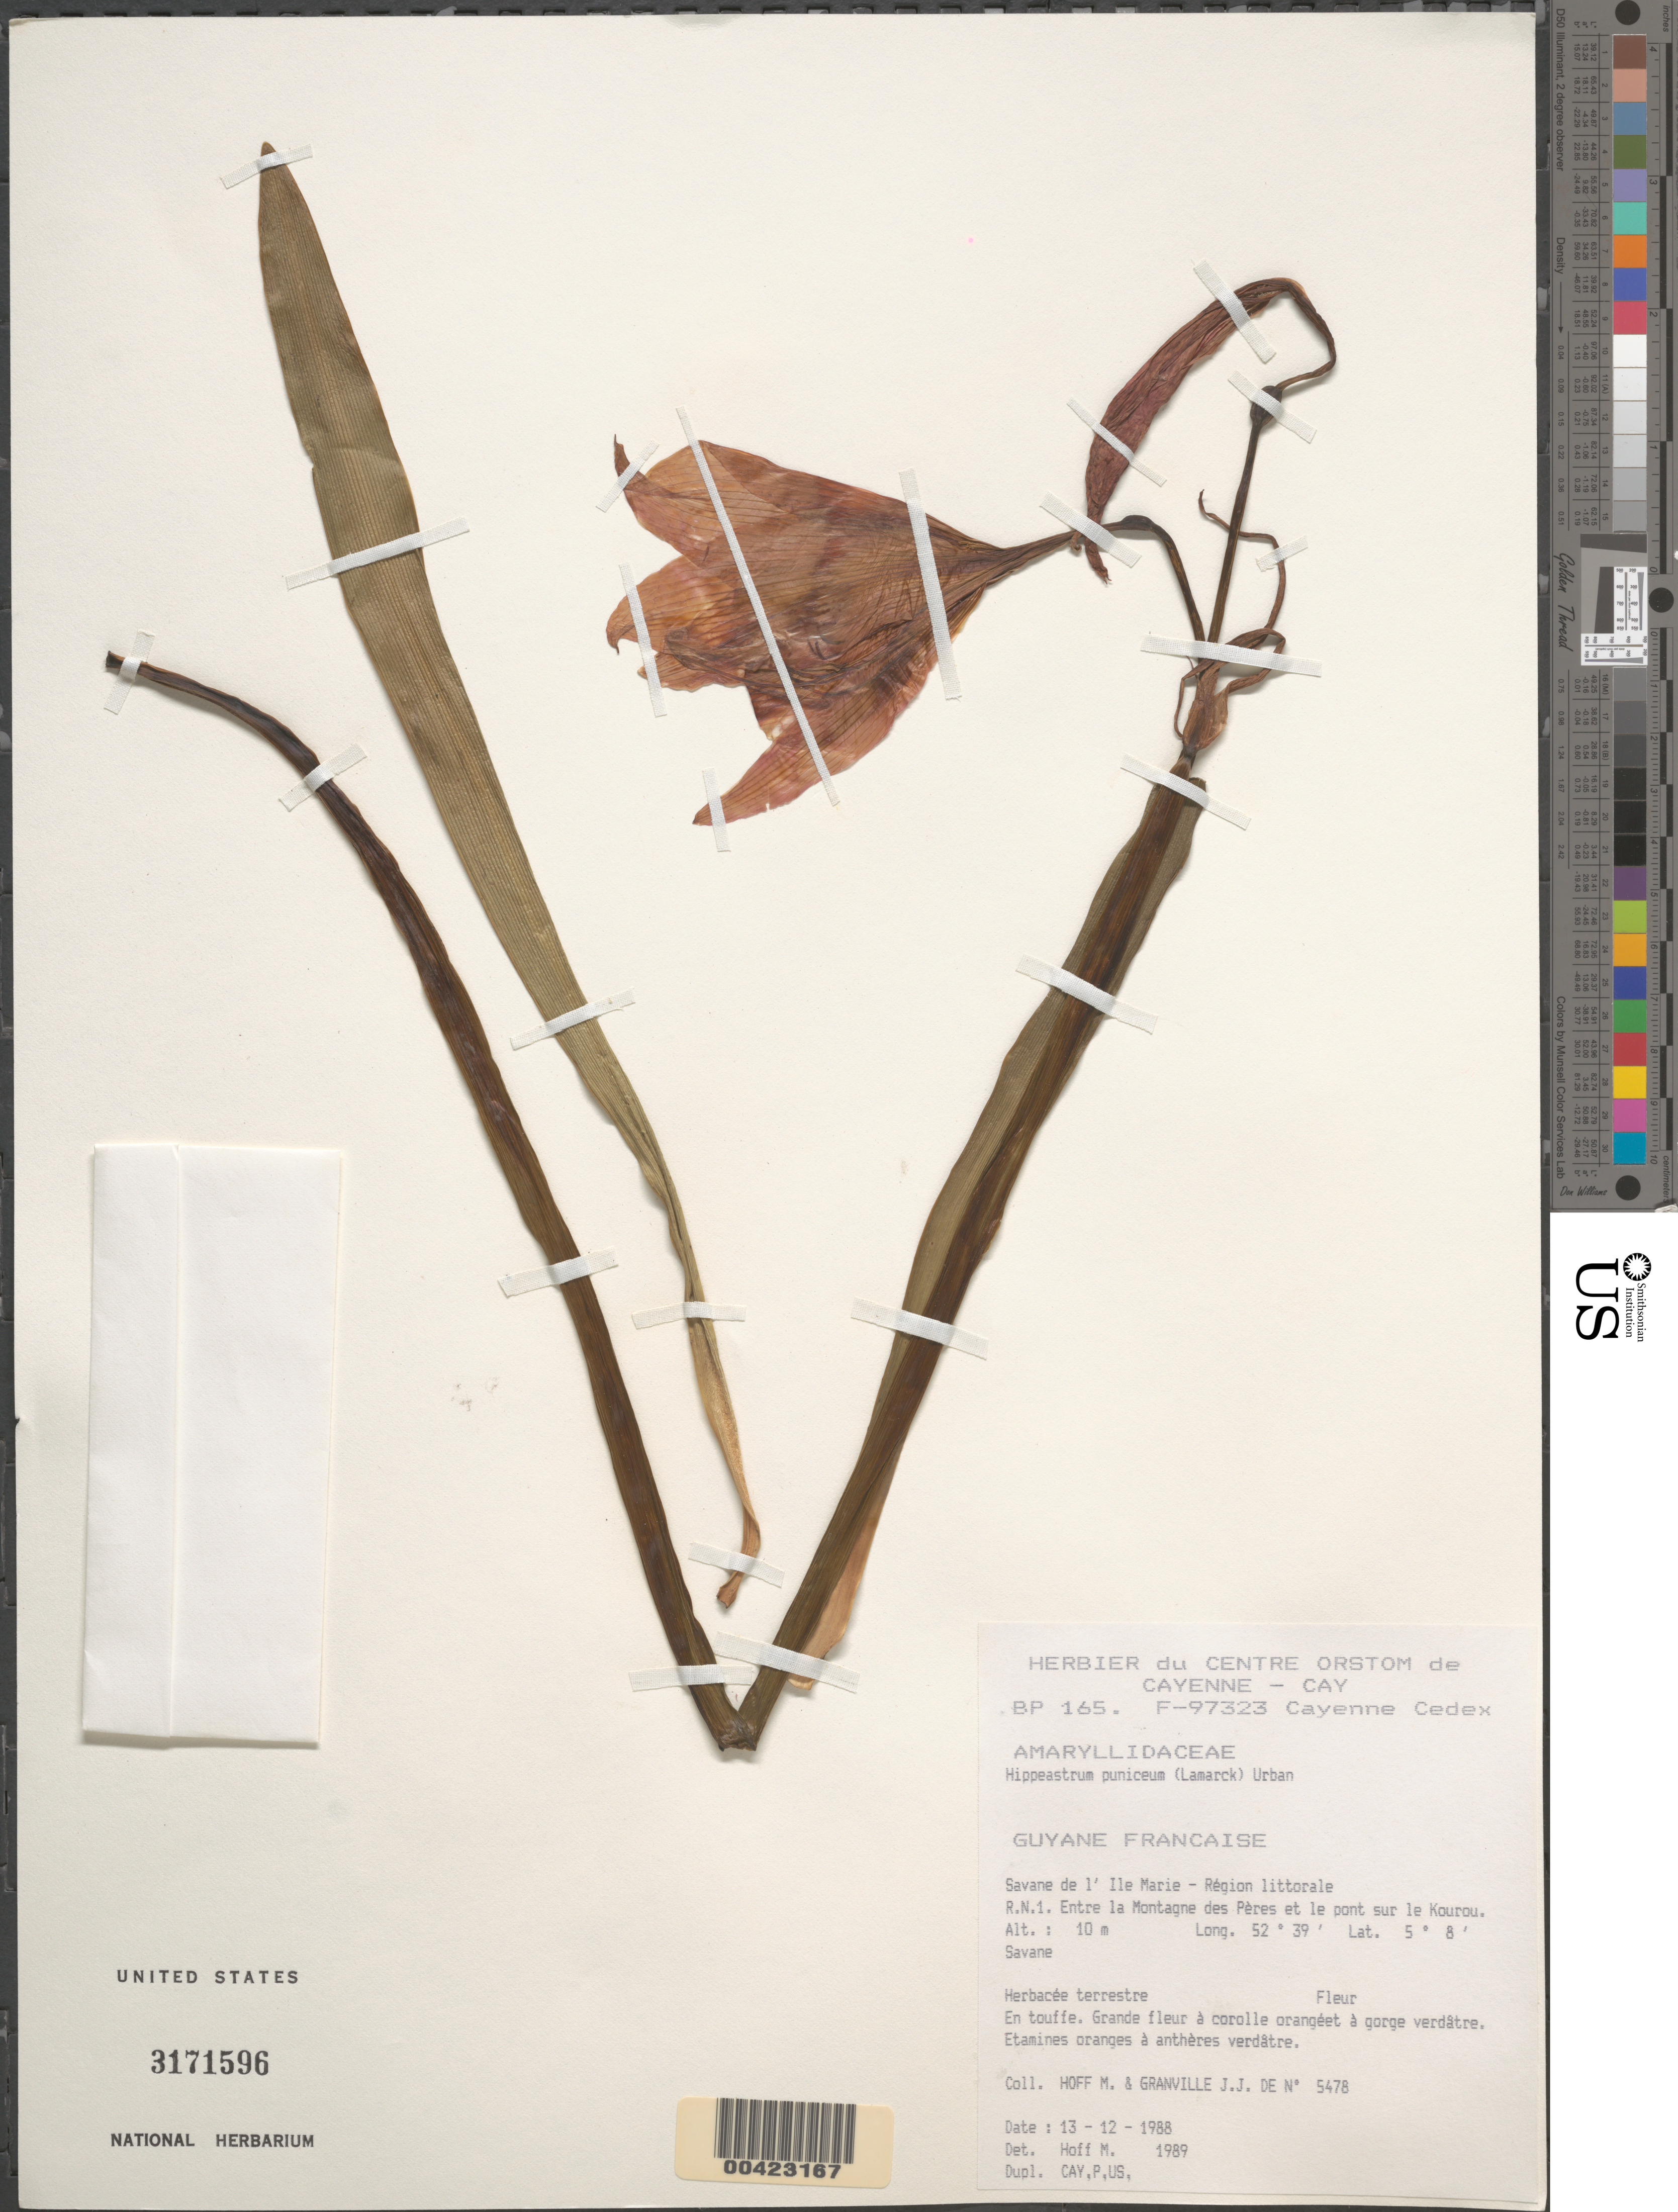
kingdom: Plantae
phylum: Tracheophyta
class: Liliopsida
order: Asparagales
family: Amaryllidaceae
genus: Hippeastrum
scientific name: Hippeastrum puniceum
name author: (Lam.) Voss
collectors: M. Hoff & J.-J. de Granville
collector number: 5478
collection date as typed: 13 Dec 1988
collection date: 1988-12-13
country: French Guiana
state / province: Cayenne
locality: Savane de l' lle marie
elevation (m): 10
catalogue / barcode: US 3171596